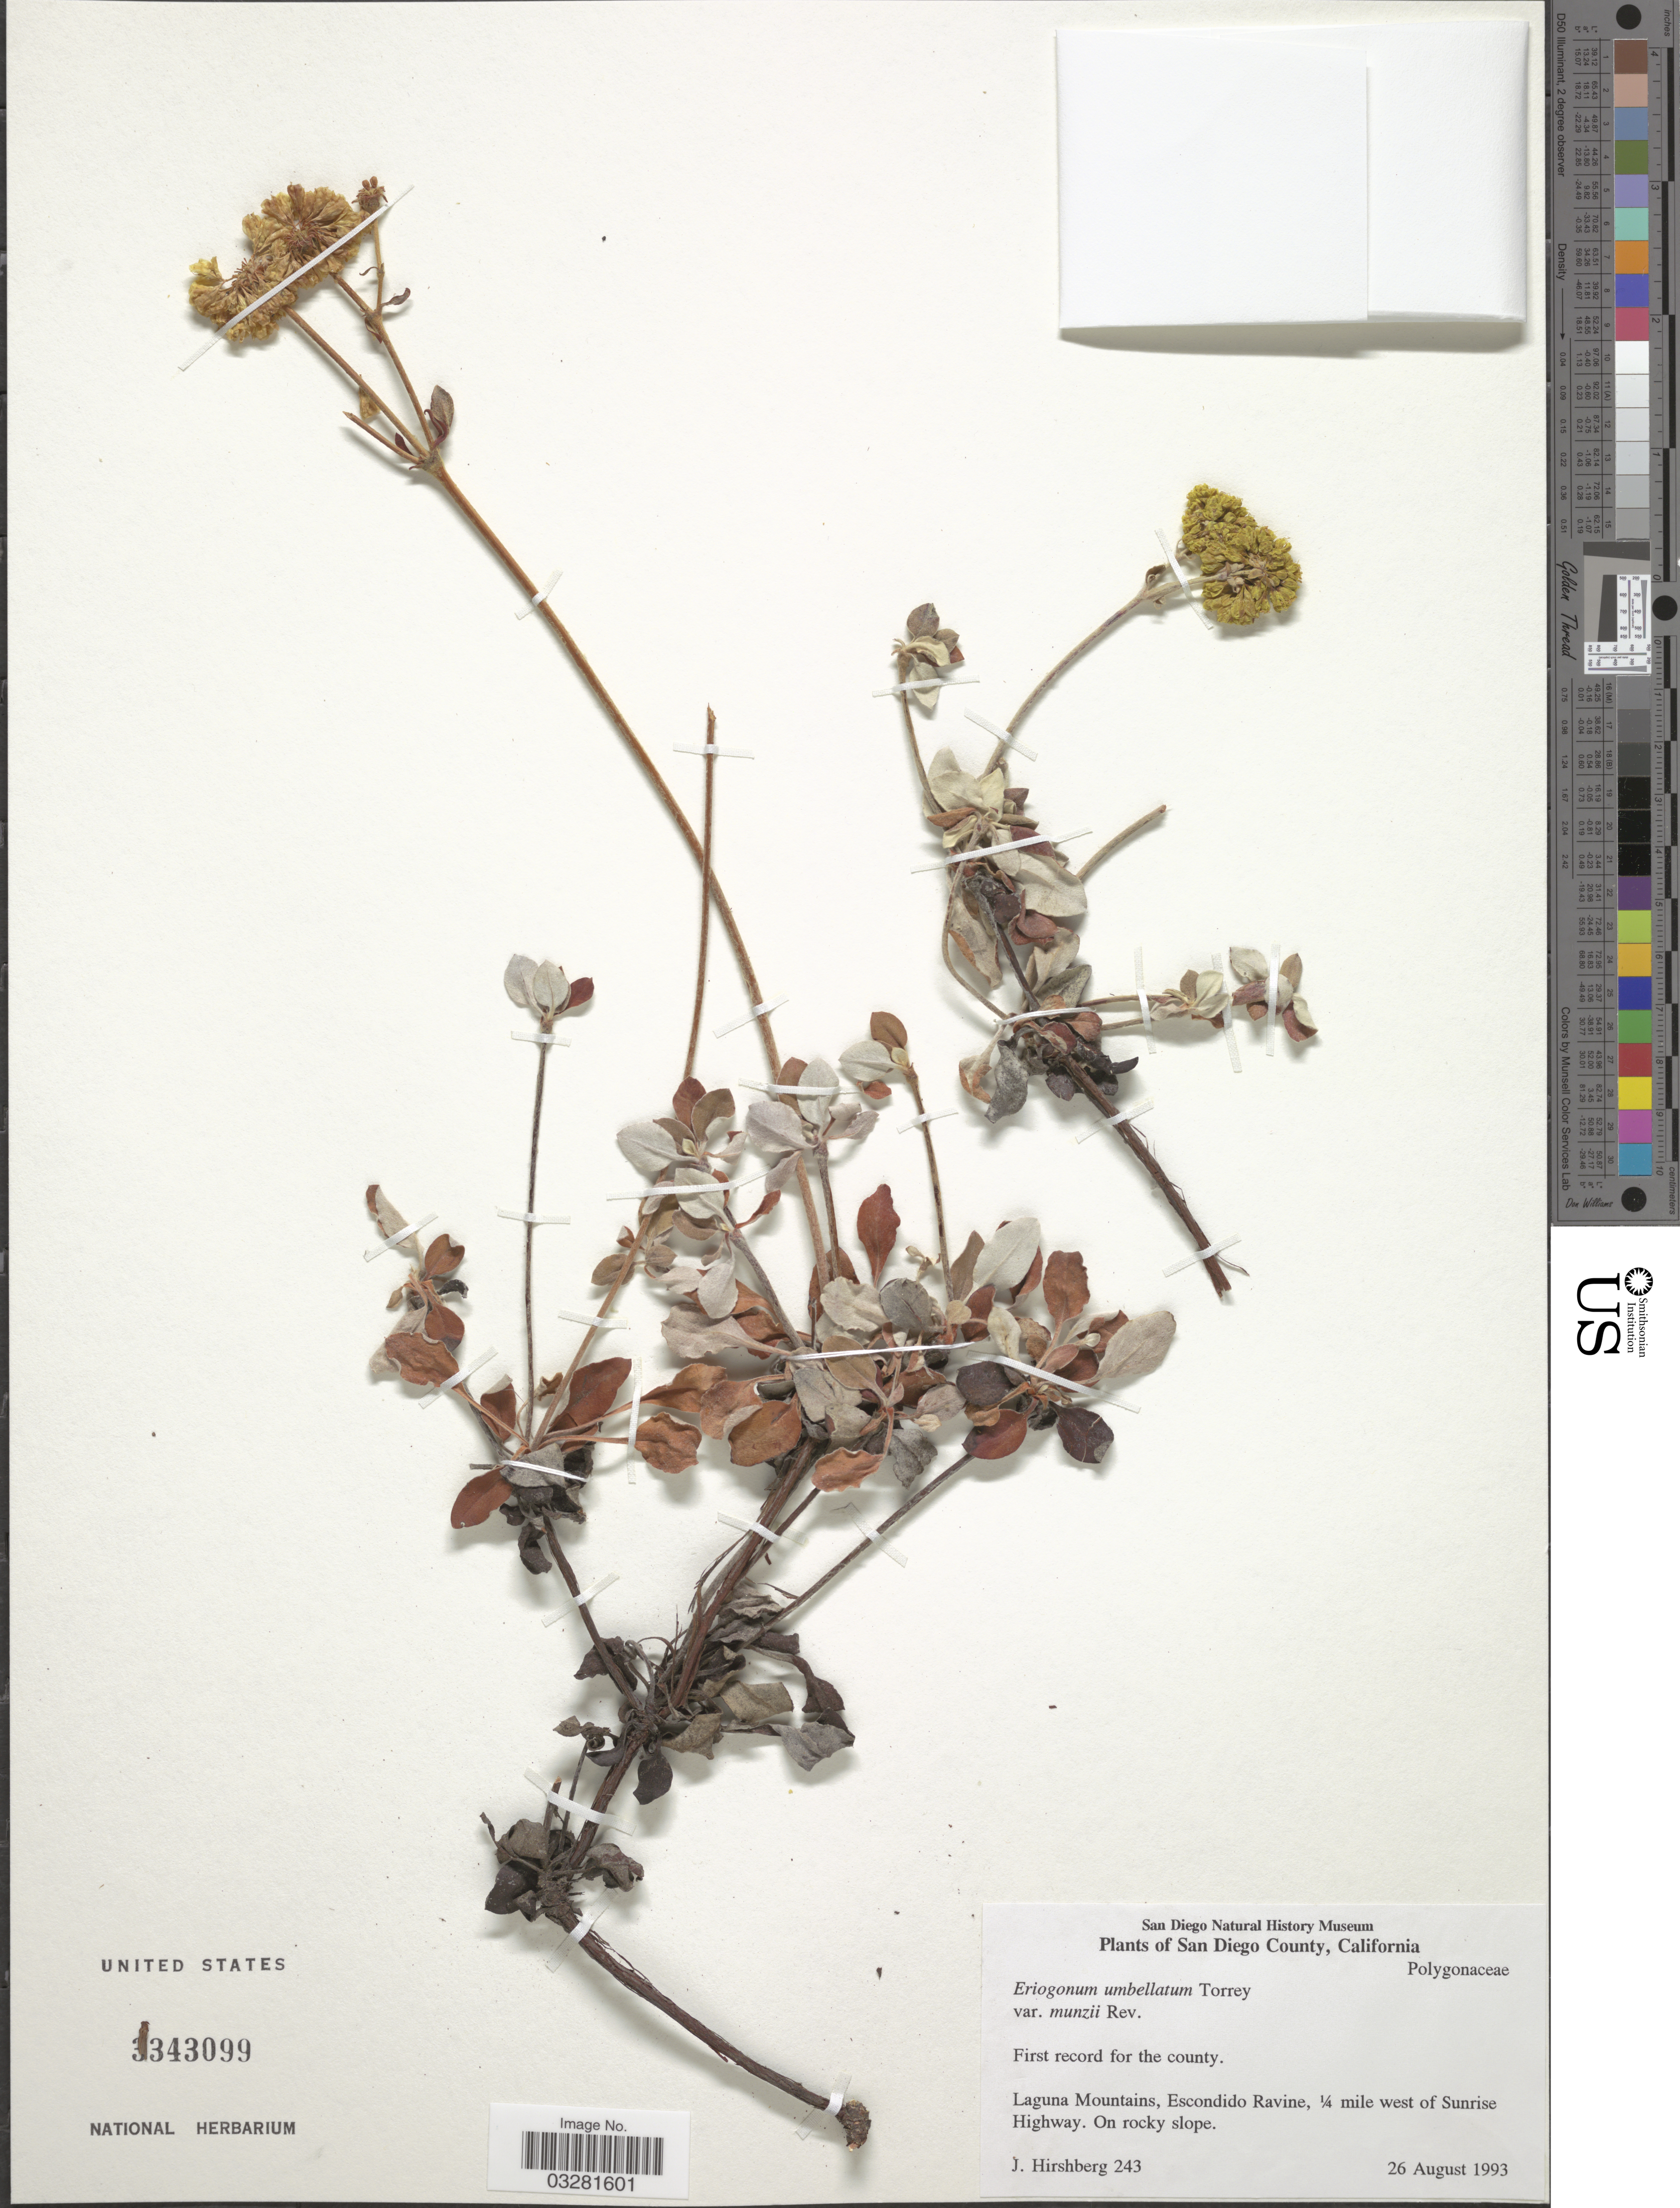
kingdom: Plantae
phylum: Tracheophyta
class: Magnoliopsida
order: Caryophyllales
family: Polygonaceae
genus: Eriogonum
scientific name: Eriogonum umbellatum subsp. munzii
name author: (Reveal) Thorne ex Munz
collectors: J. Hirshberg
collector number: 243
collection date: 1993-08-26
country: United States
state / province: California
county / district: San Diego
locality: San Diego County. Laguna Mountains, Escondido Ravine, ¼ mile west of Sunrise Highway.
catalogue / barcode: US 3343099